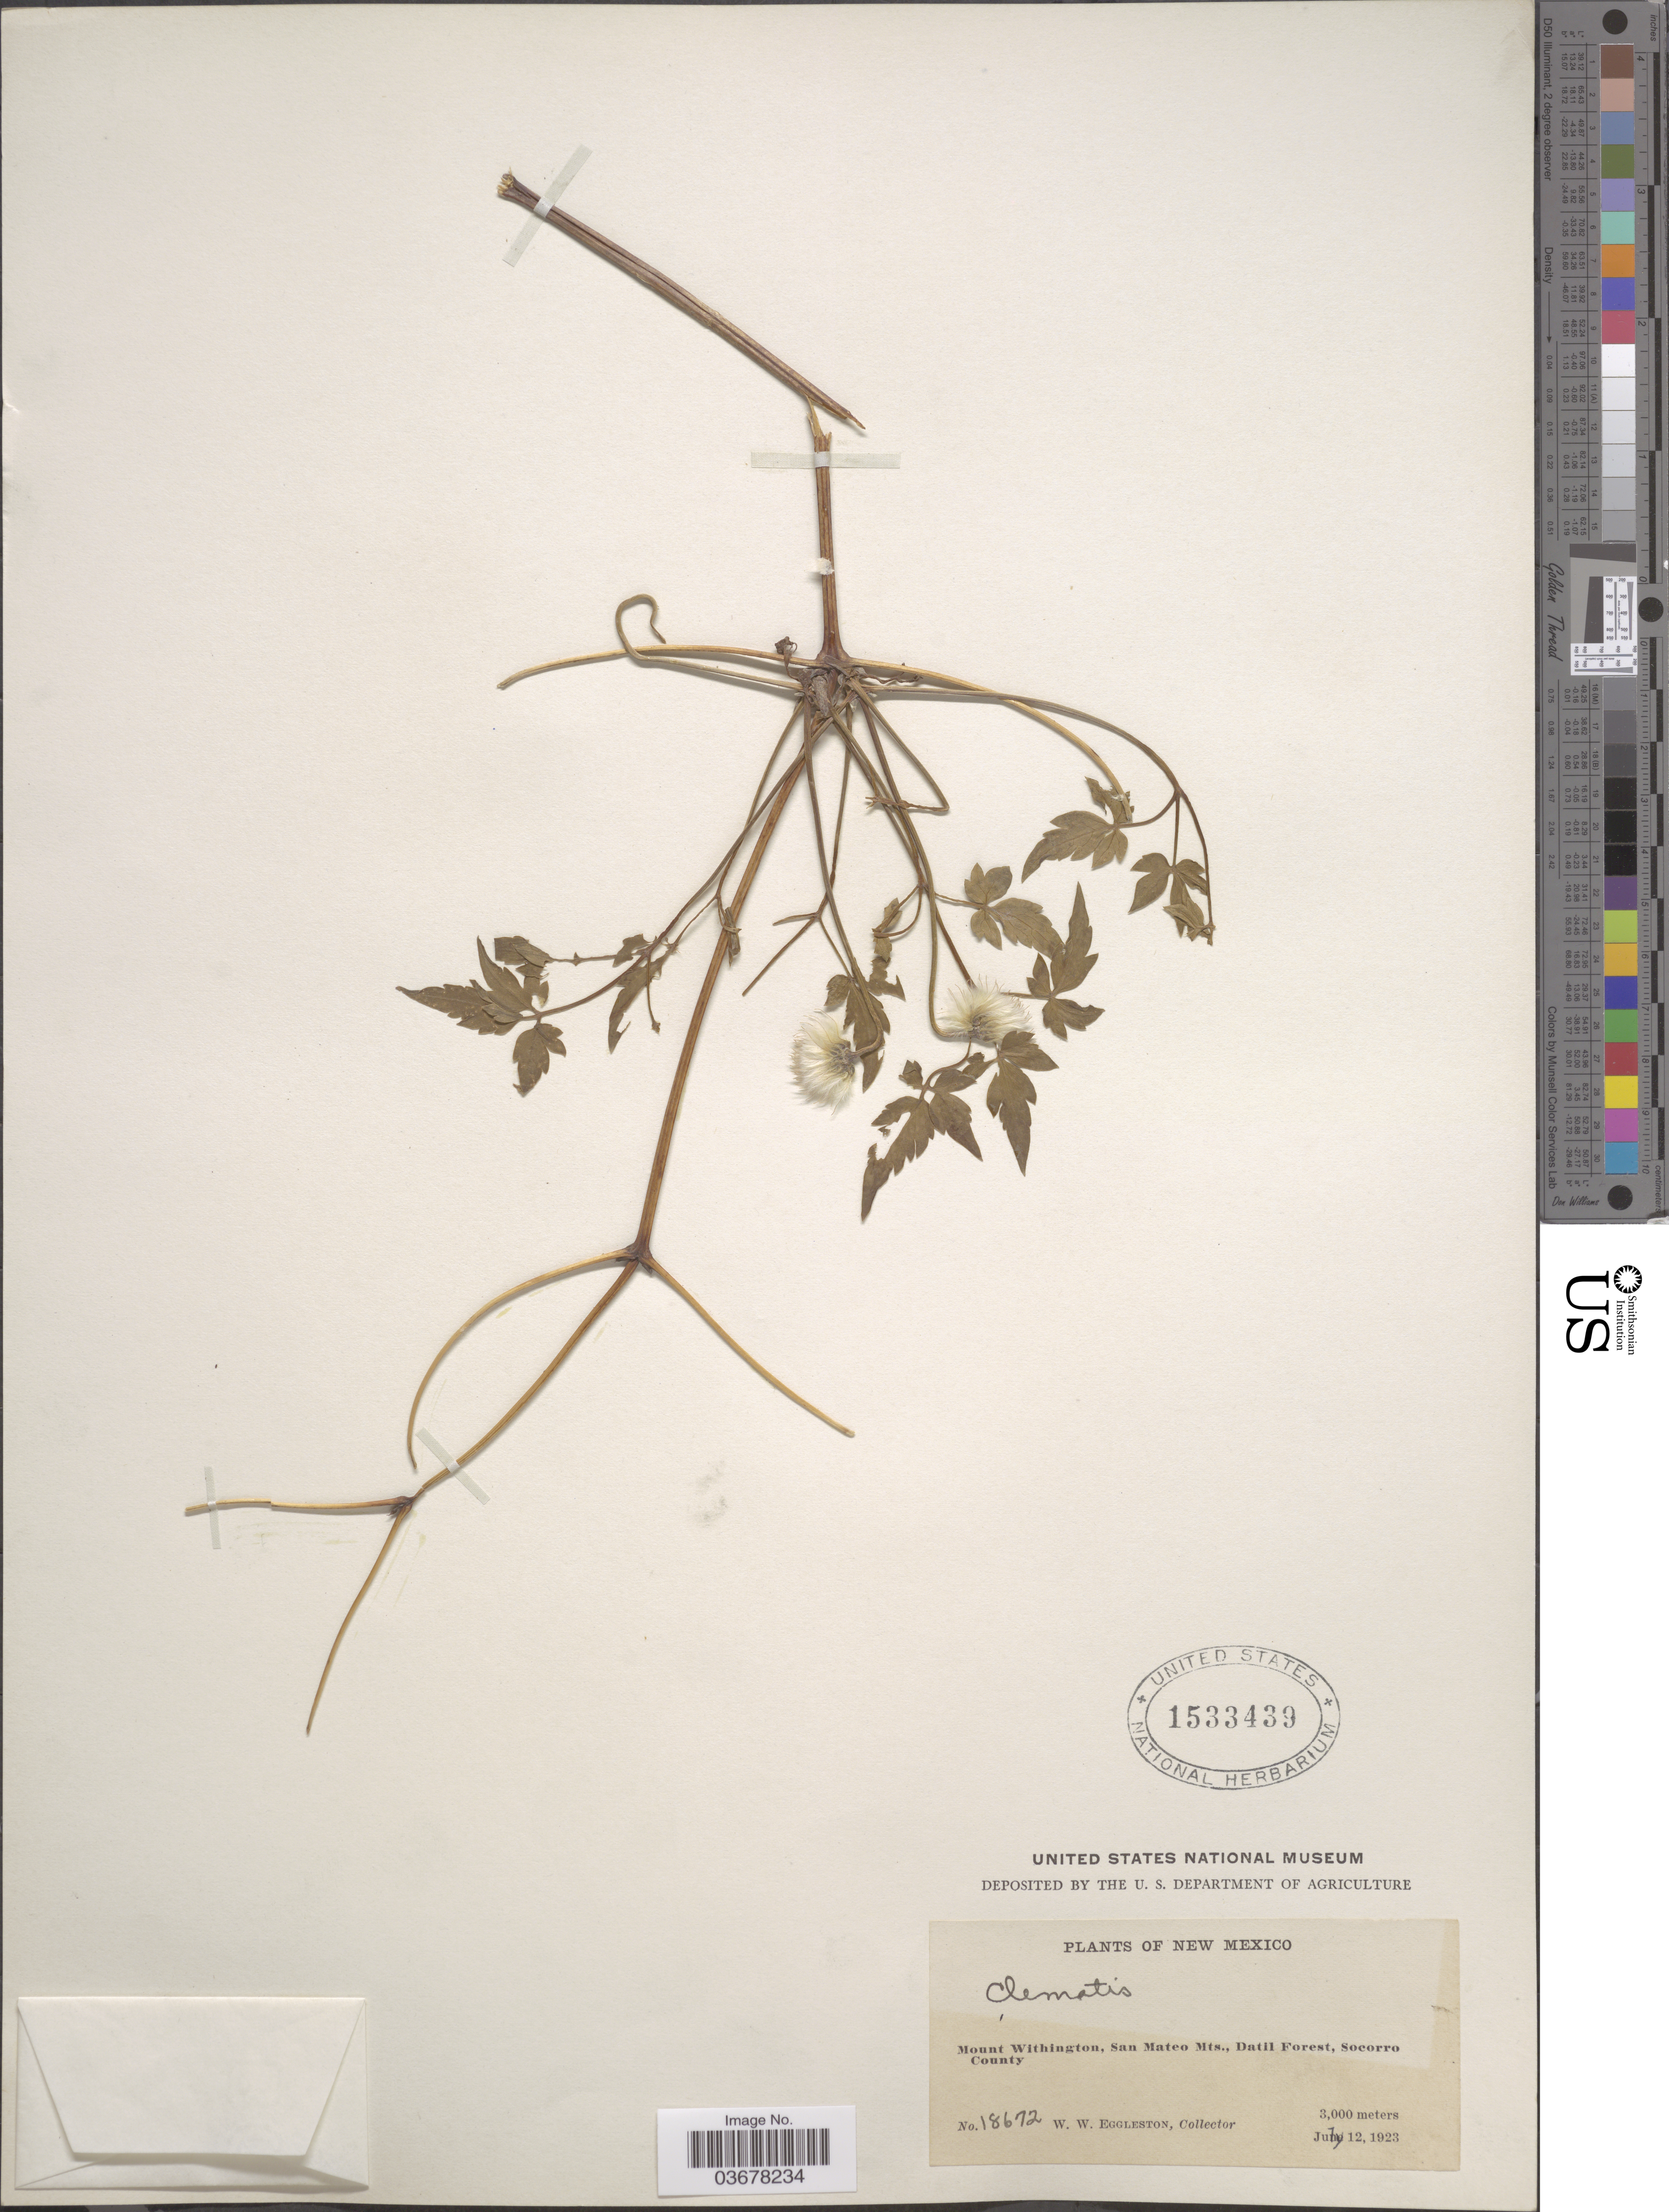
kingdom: Plantae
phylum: Tracheophyta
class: Magnoliopsida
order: Ranunculales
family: Ranunculaceae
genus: Clematis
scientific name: Clematis columbiana var. columbiana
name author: (Nutt.) Torr. & A. Gray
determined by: Strong, M. T., (US), Smithsonian Institution - National Museum of Natural History (UNITED STATES)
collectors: W. W. Eggleston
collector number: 18672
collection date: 1923-07-12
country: United States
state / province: New Mexico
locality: Mount Withington, San Mateo Mts., Datil Forest, Socorro County.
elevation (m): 3000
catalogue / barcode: US 1533439